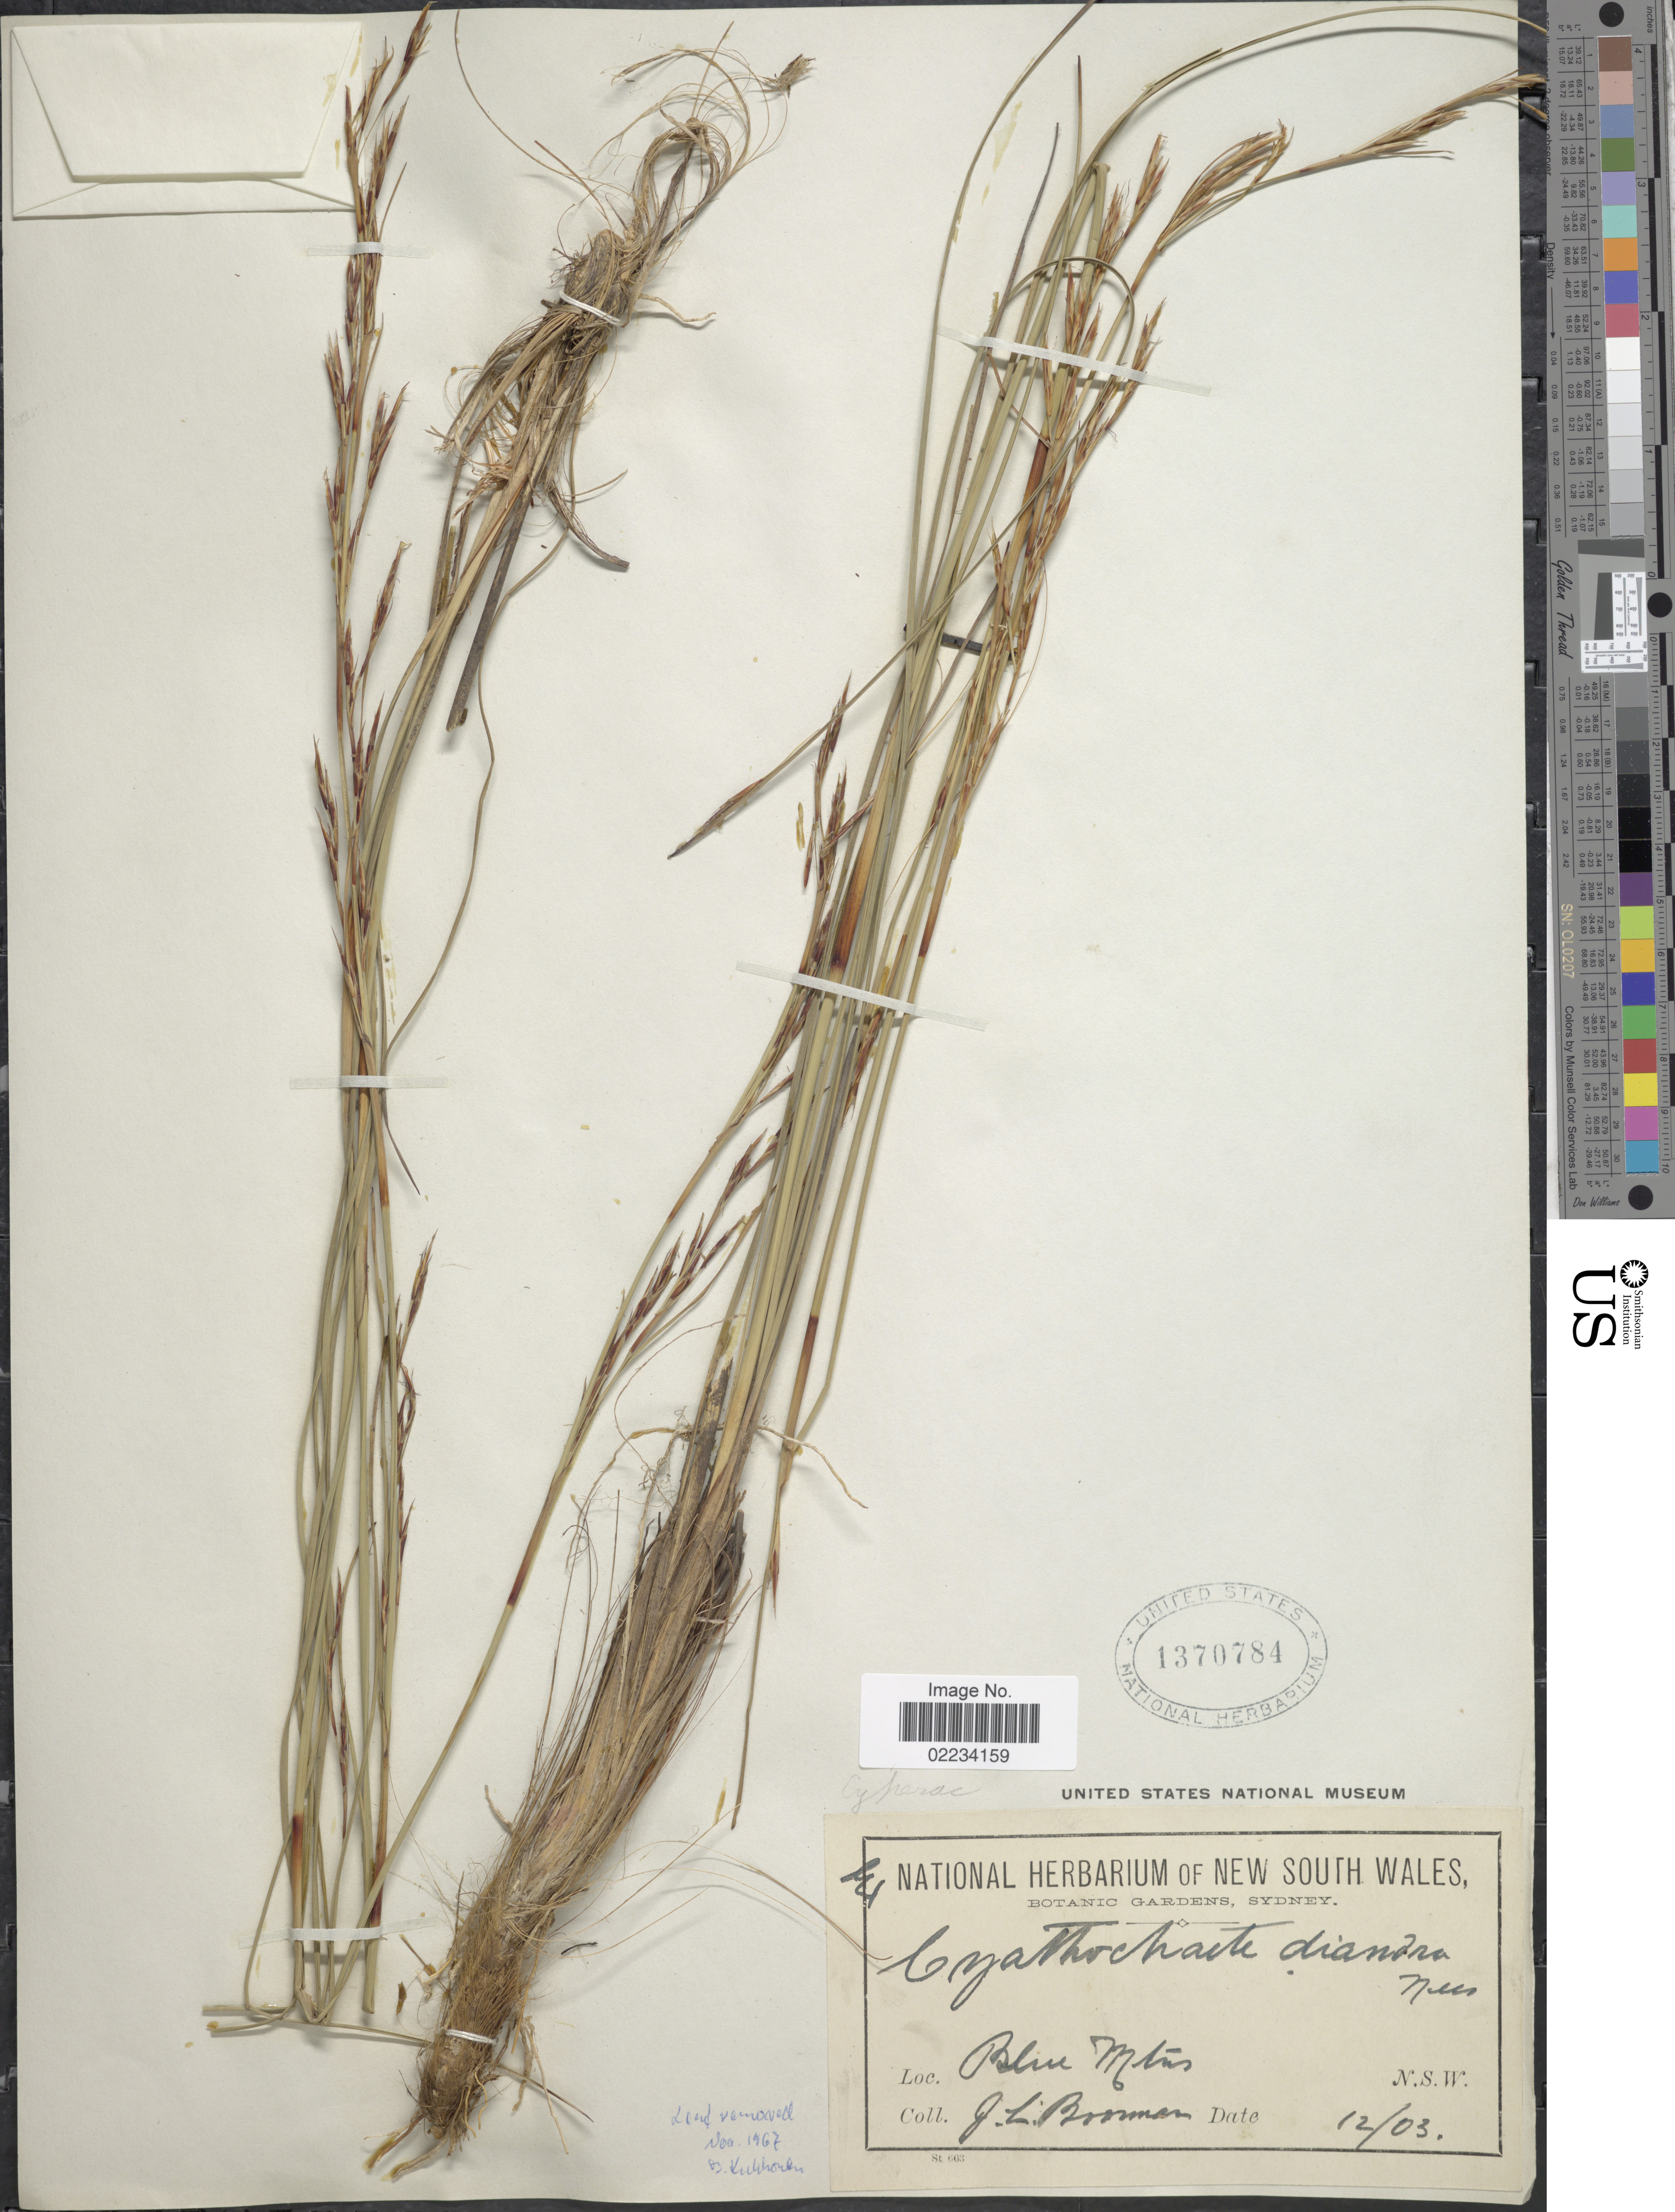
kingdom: Plantae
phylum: Tracheophyta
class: Liliopsida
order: Poales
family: Cyperaceae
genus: Cyathochaeta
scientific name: Cyathochaeta diandra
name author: (R. Br.) Nees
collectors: J. Boorman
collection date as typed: Transcribed d/m/y: /12/3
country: Australia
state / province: New South Wales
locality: Blue Mtns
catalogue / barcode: US 1370784